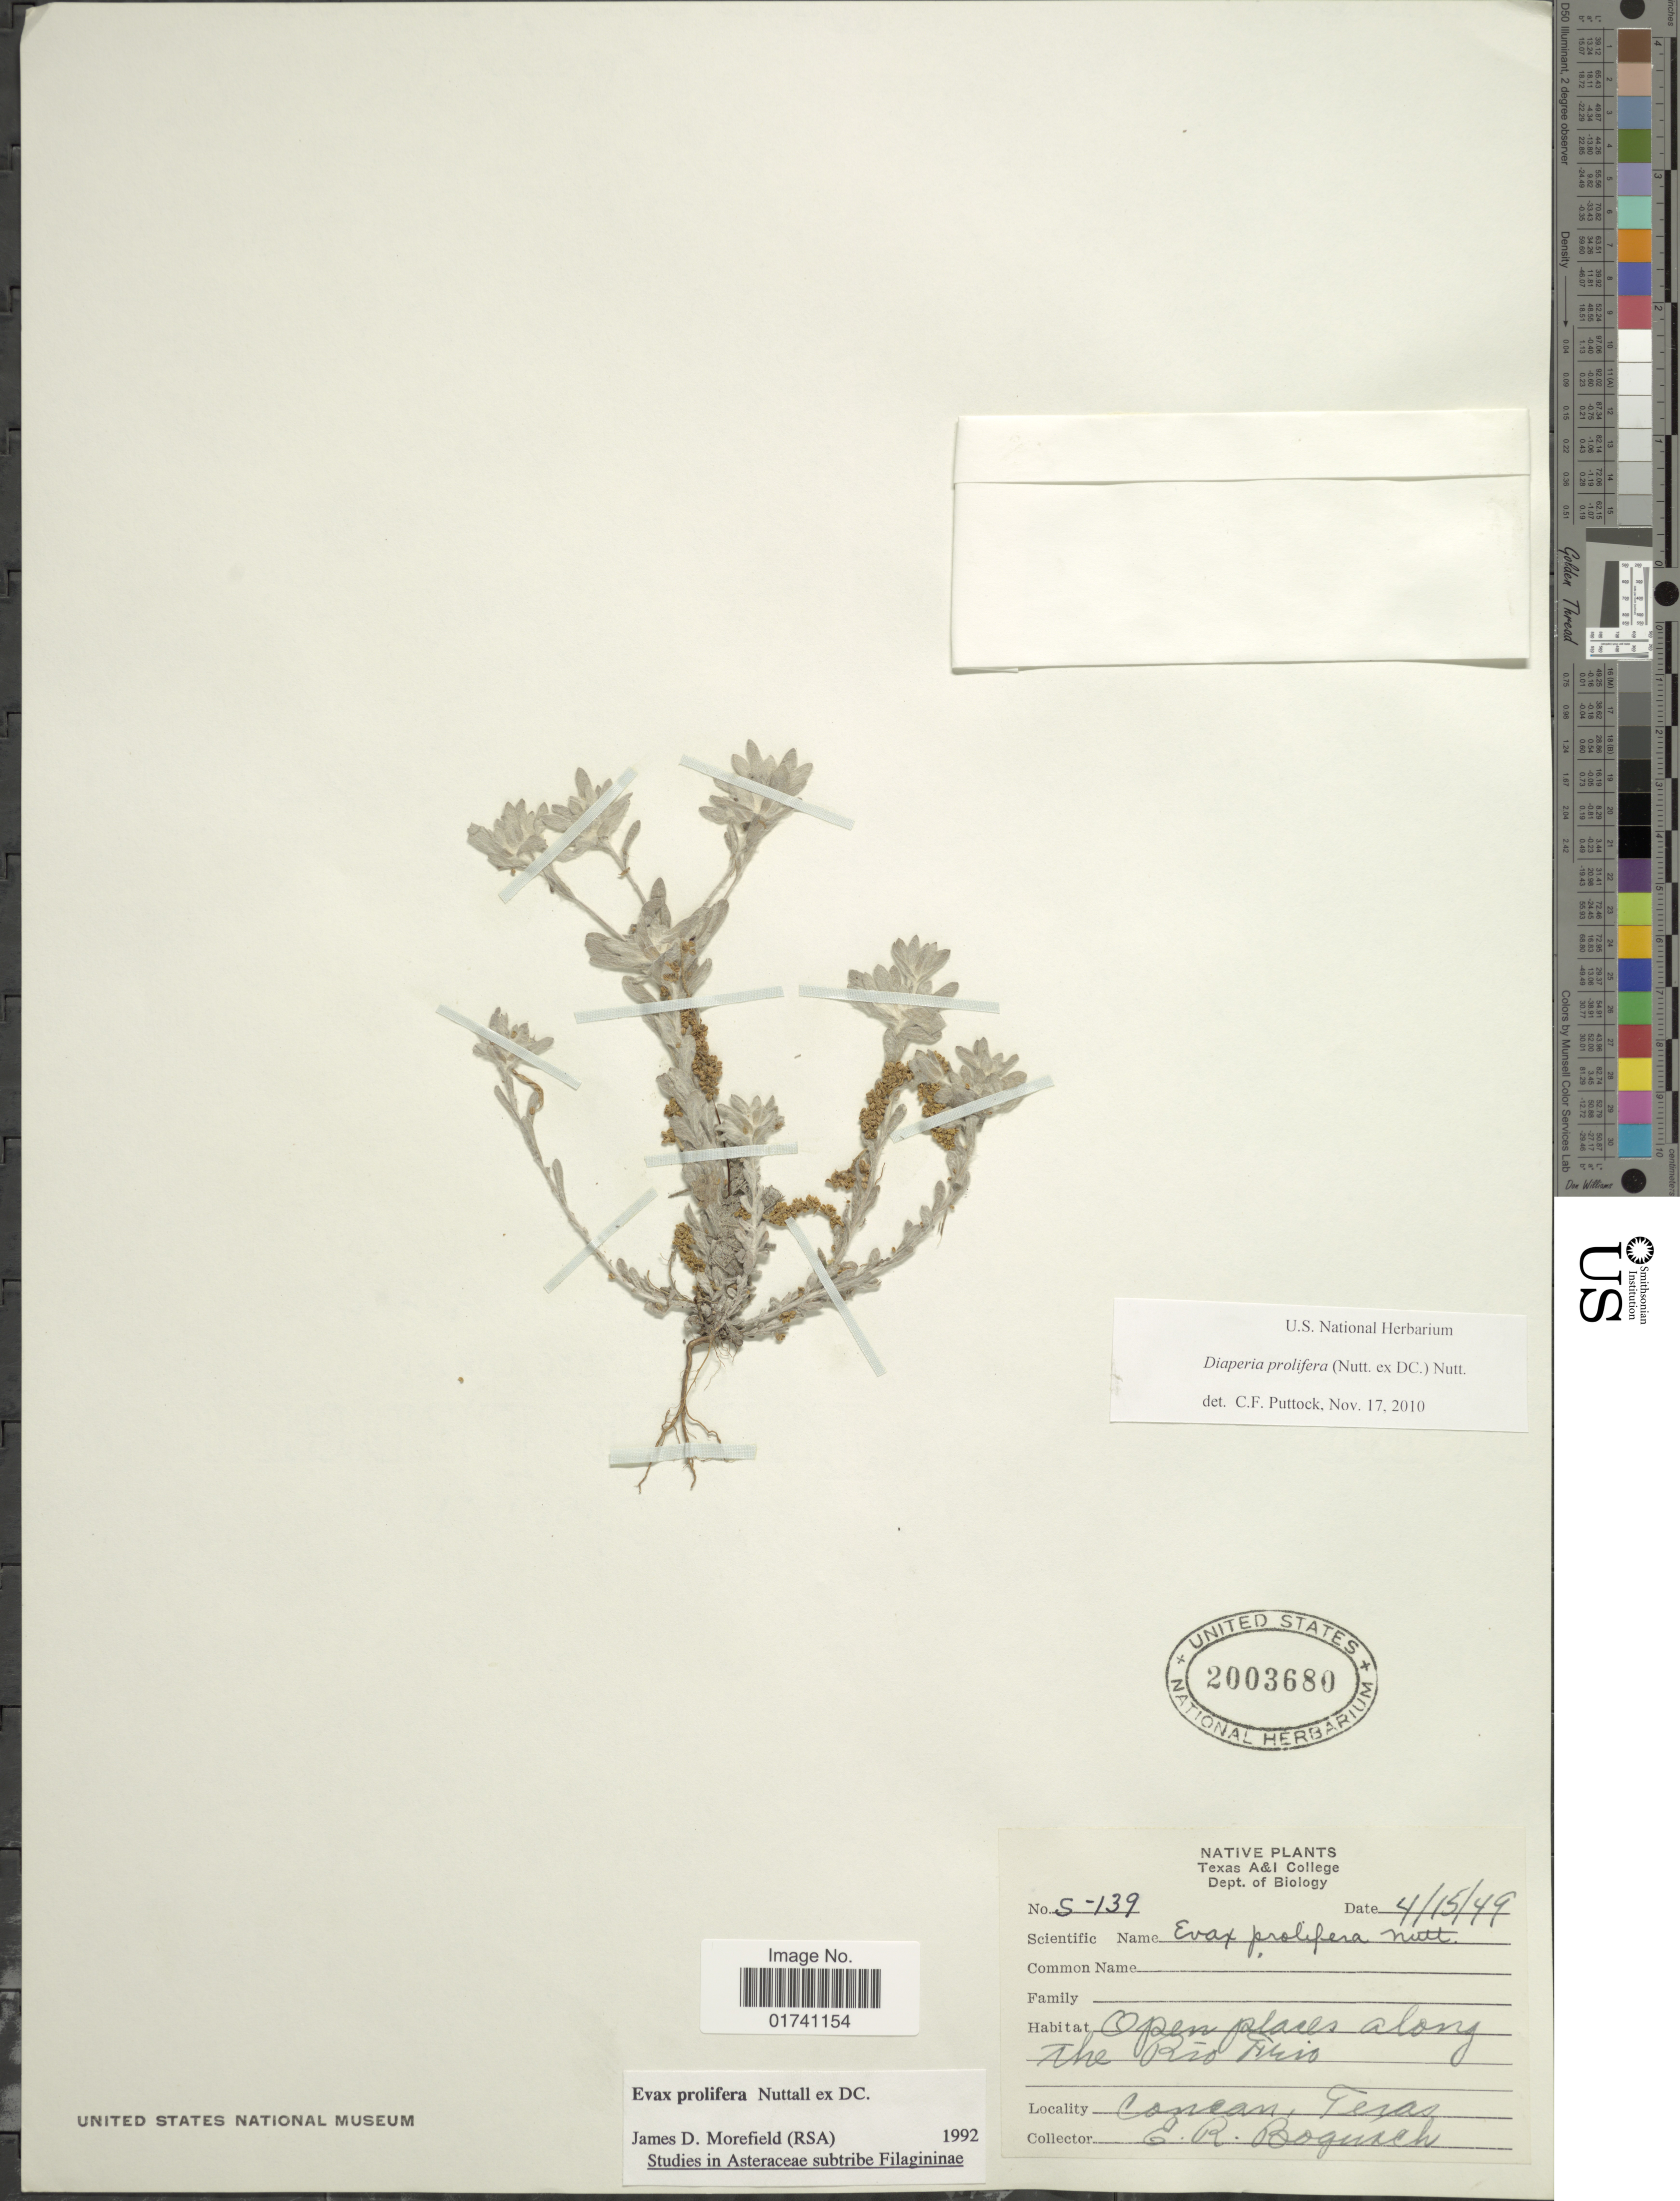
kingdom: Plantae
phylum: Tracheophyta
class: Magnoliopsida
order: Asterales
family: Asteraceae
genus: Diaperia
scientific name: Diaperia prolifera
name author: (Nutt. ex DC.) Morefield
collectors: E. Bogusch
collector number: S-139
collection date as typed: Transcribed d/m/y: 15/4/49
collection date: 1949-04-15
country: United States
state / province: Texas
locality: Along the Rio Frio, Canaan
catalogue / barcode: US 2003680